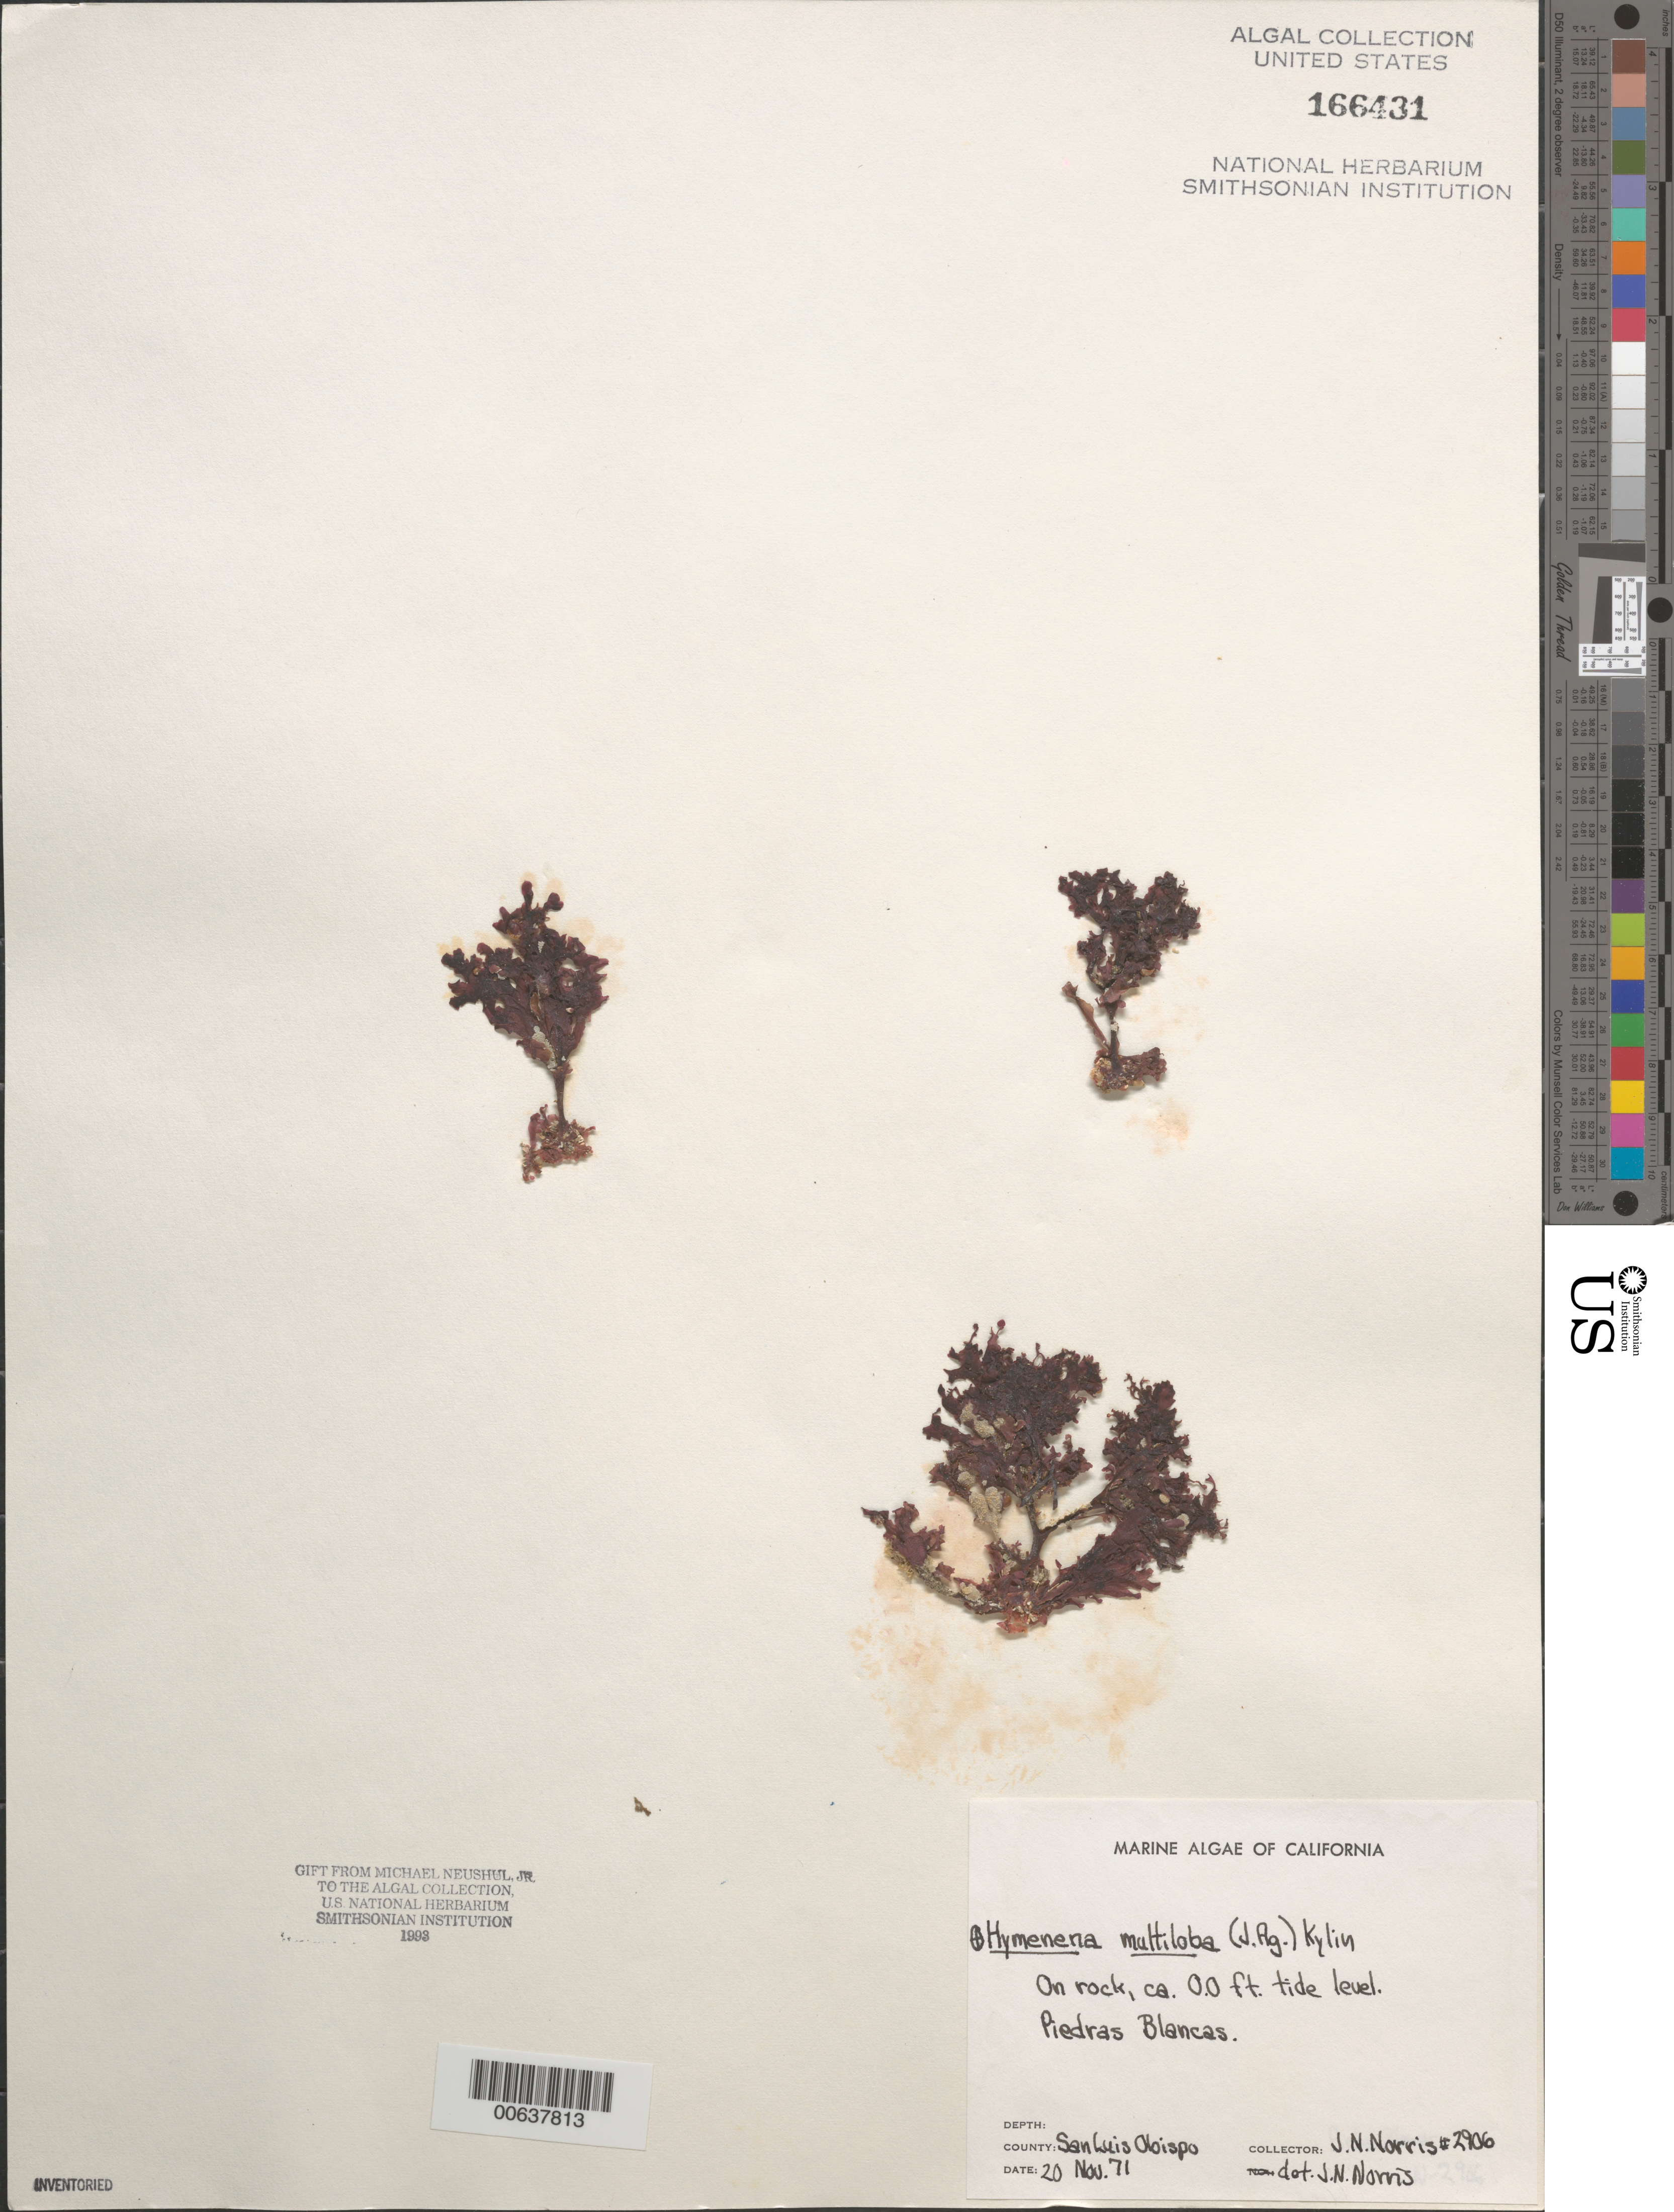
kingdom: Plantae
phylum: Rhodophyta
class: Florideophyceae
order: Ceramiales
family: Delesseriaceae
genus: Hymenena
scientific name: Hymenena multiloba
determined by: Norris, James N.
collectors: J. N. Norris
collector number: JN-2906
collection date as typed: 20 Nov 1971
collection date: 1971-11-20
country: United States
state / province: California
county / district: San Luis Obispo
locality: Piedras Blancas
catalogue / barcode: US 166431